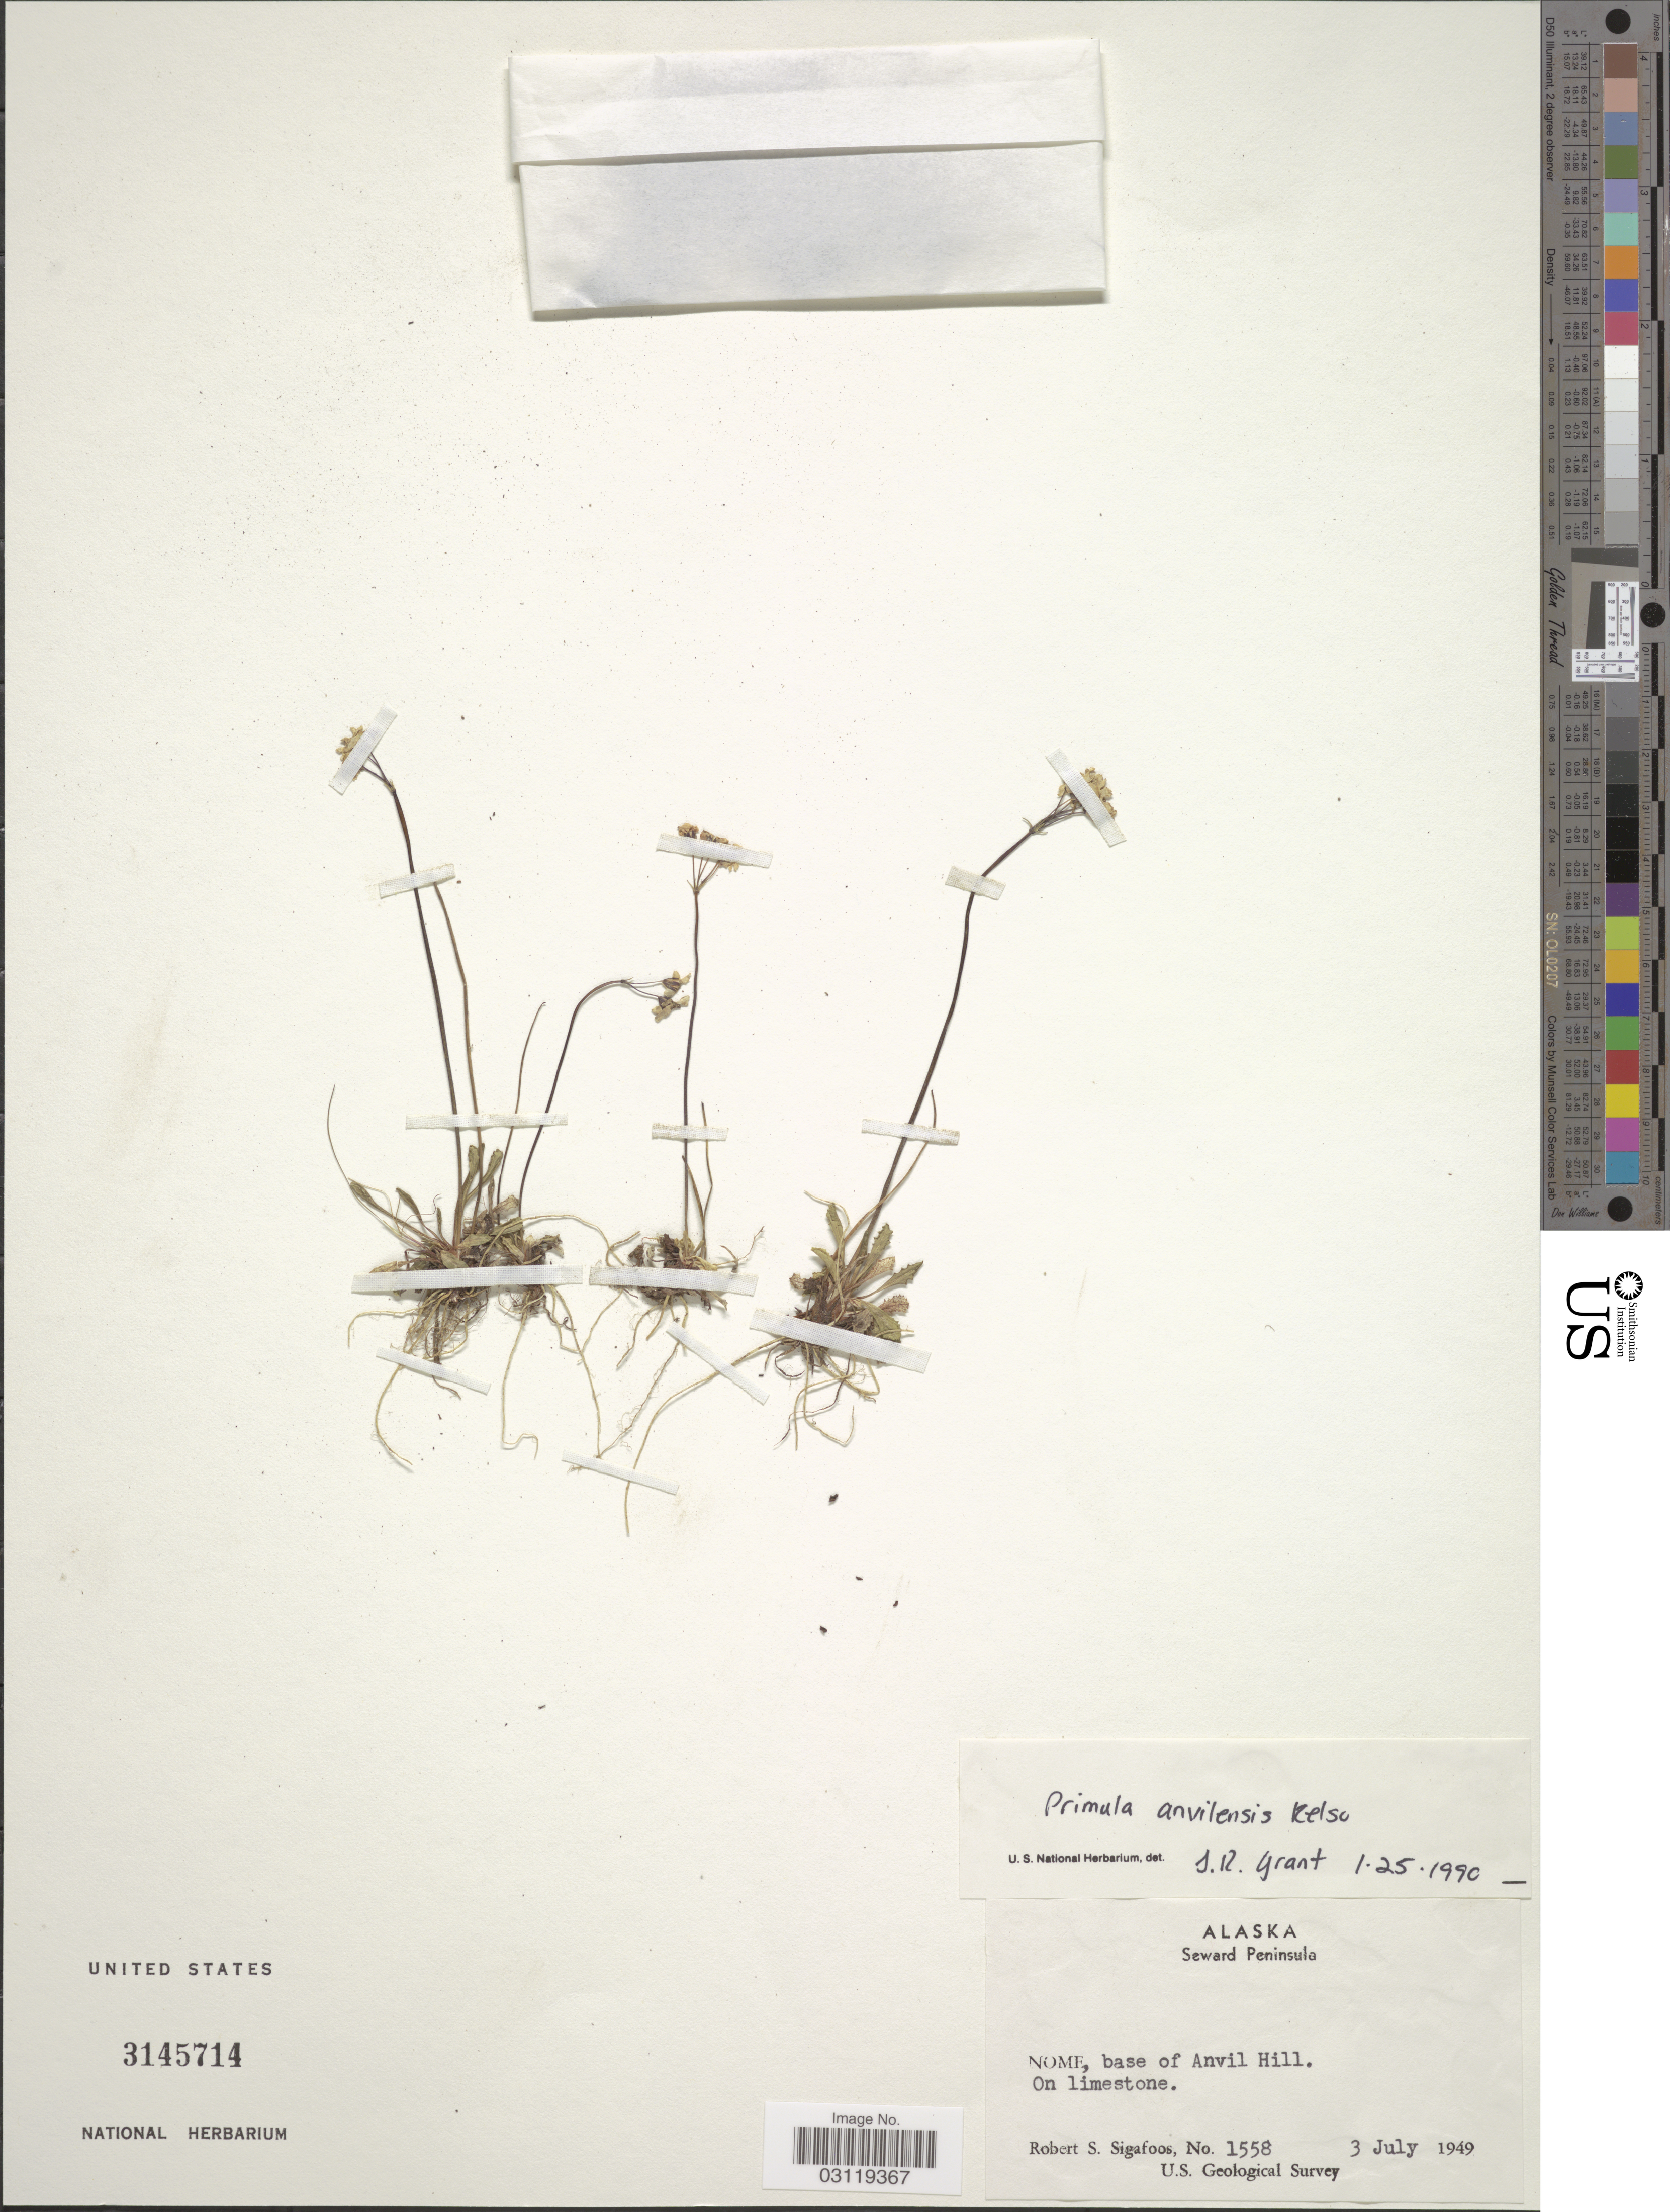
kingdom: Plantae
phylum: Tracheophyta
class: Magnoliopsida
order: Ericales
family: Primulaceae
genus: Primula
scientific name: Primula anvilensis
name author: S. Kelso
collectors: R. Sigafoos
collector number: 1558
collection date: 1949-07-03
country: United States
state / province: Alaska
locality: Seward Peninsula. Nome, base of Anvil Hill.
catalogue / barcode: US 3145714